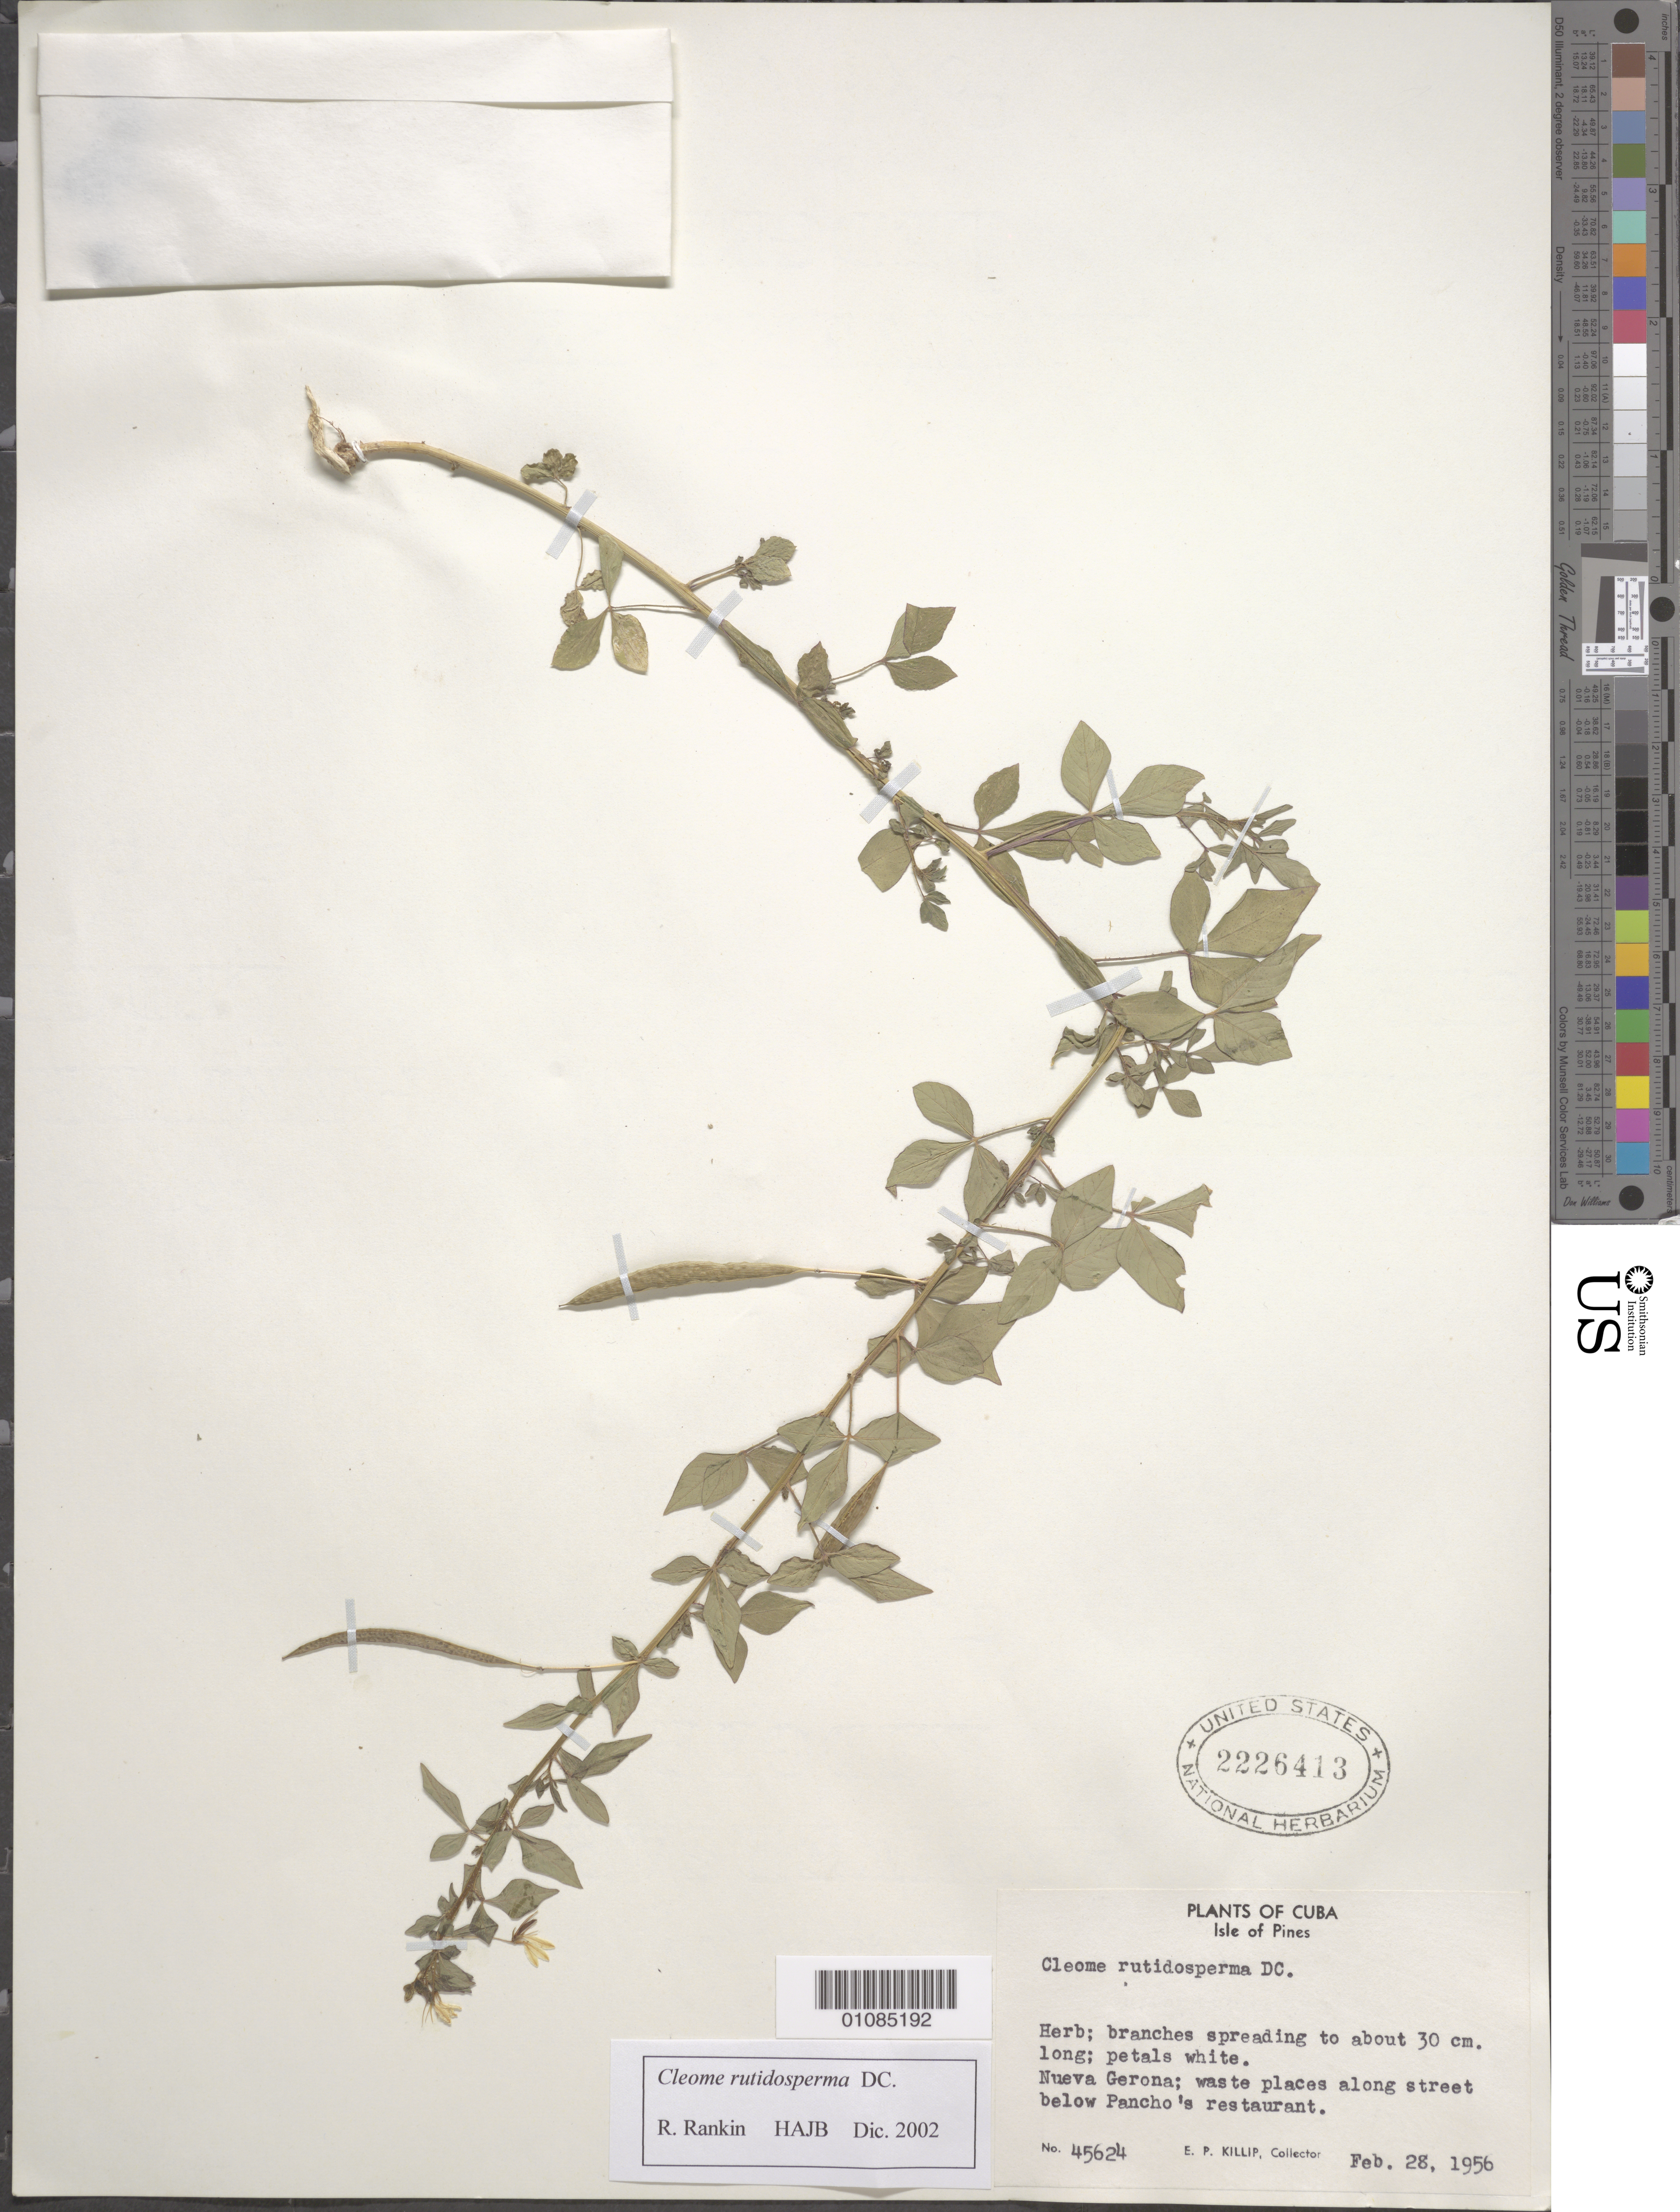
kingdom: Plantae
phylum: Tracheophyta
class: Magnoliopsida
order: Brassicales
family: Cleomaceae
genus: Sieruela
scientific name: Sieruela rutidosperma var. rutidosperma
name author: (DC.) Roalson & J.C. Hall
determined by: Strong, Mark T., (BOT), Smithsonian Institution - National Museum of Natural History (UNITED STATES)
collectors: E. P. Killip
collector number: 45624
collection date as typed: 28 Feb 1956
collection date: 1956-02-28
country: Cuba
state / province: Isla de La Juventud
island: Isla de la Juventud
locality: Nueva Gerona; waste places along street below Pancho's restaurant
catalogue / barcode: US 2226413